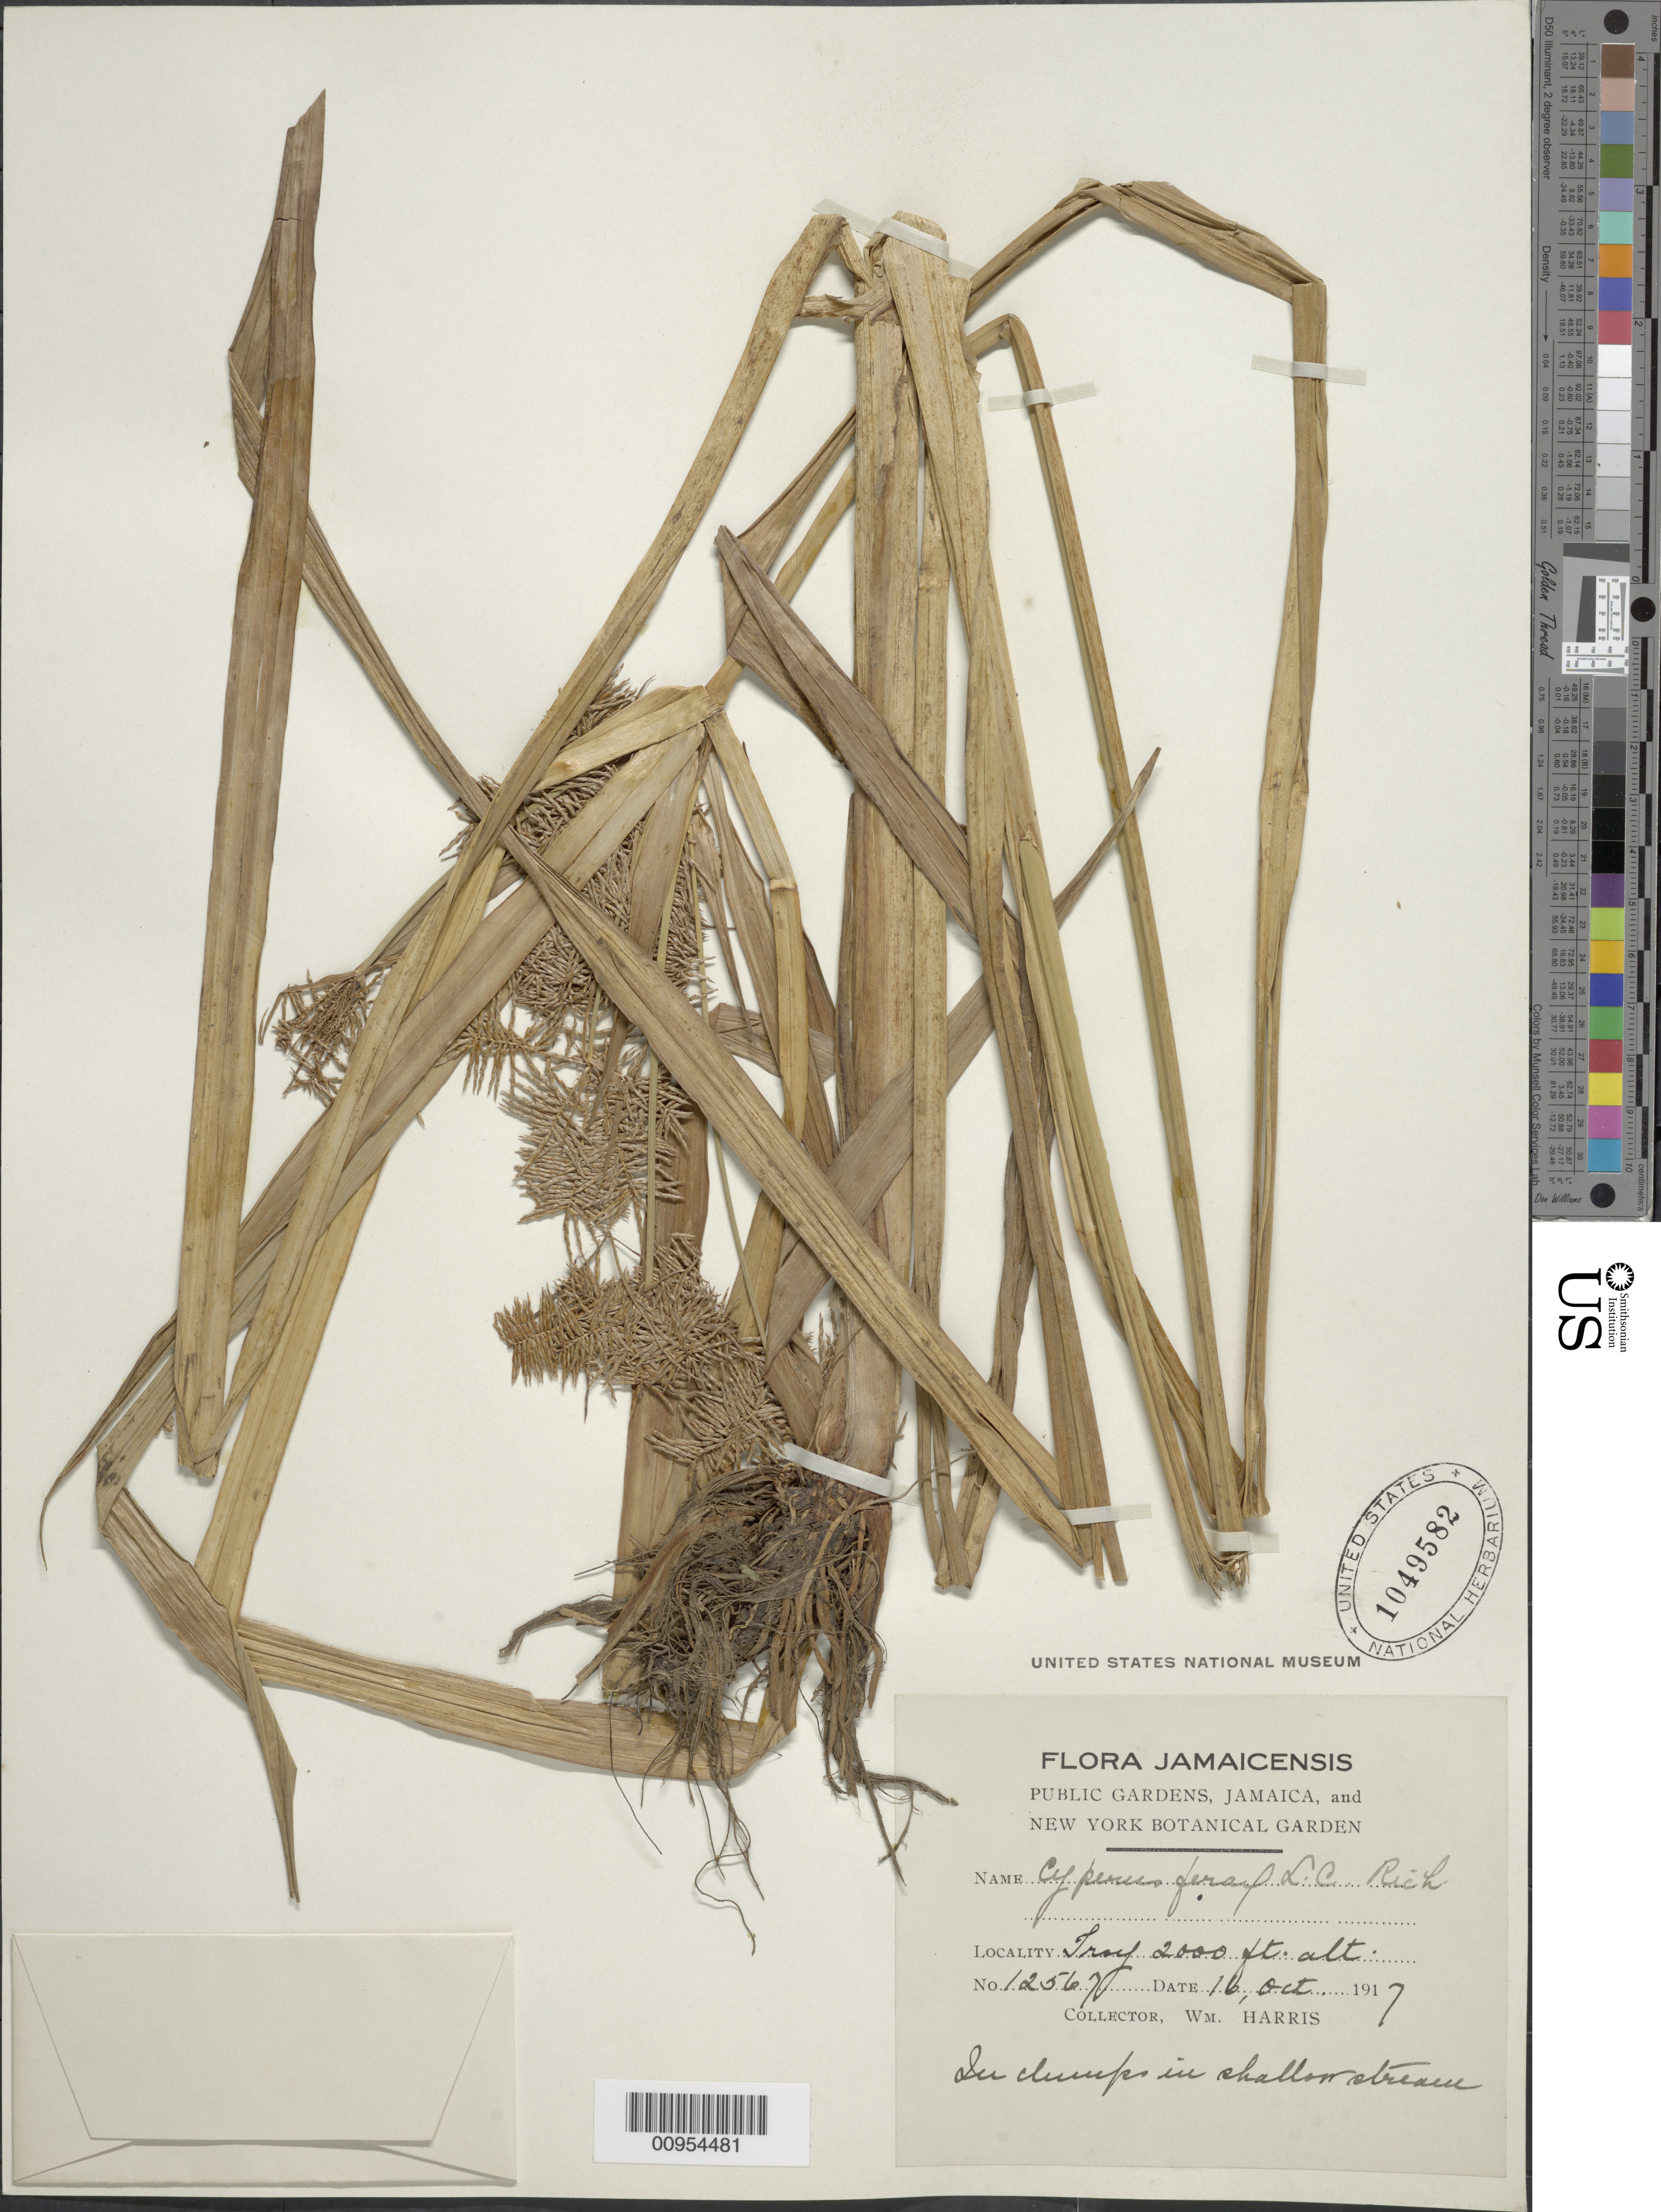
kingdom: Plantae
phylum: Tracheophyta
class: Liliopsida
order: Poales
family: Cyperaceae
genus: Cyperus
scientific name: Cyperus odoratus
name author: L.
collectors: W. H. Harris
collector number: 12567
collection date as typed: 16 Oct 1917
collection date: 1917-10-16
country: Jamaica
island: Jamaica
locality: Troy, stream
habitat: In shallow stream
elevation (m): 610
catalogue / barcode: US 1049582